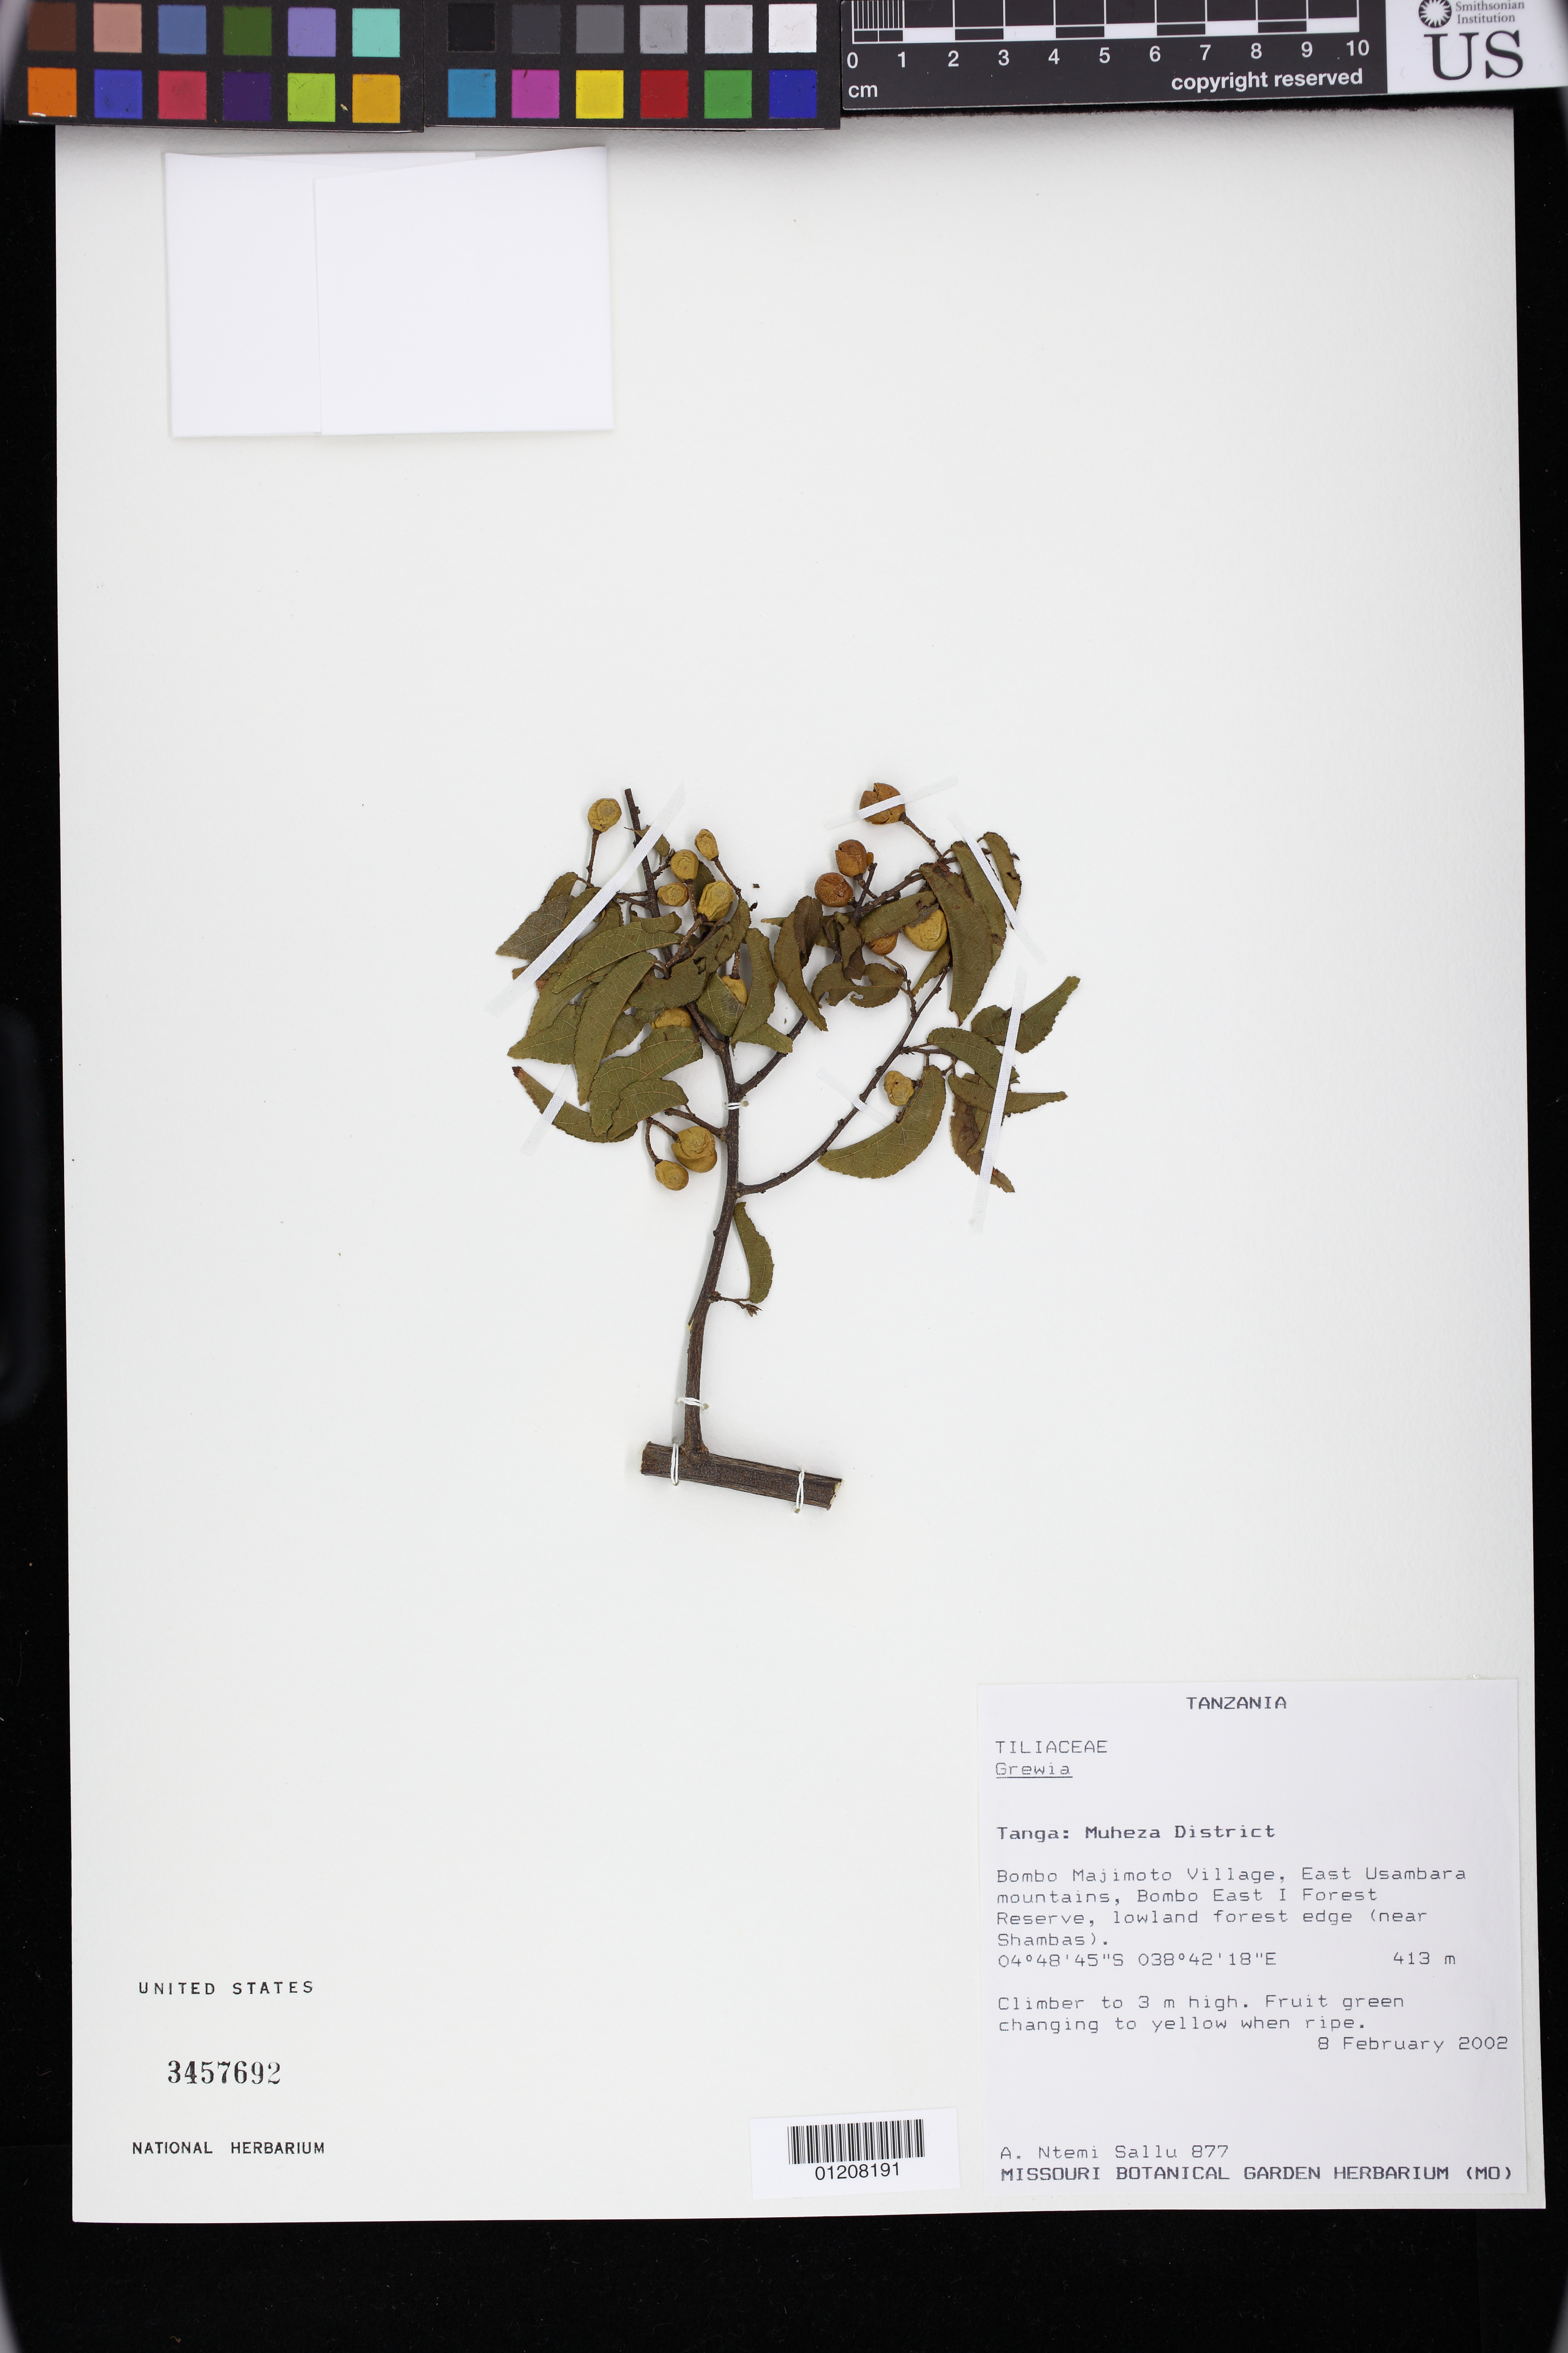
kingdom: Plantae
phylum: Tracheophyta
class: Magnoliopsida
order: Malvales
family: Malvaceae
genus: Grewia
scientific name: Grewia sp.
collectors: A. Ntemi Sallu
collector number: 877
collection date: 2002-02-08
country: Tanzania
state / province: Tanga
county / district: Muheza District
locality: Bombo Majimoto Village, East Usambara mountains, Bombo East I Forest Reserve, lowland forest edge (near Shambas).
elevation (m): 413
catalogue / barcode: US 3457692